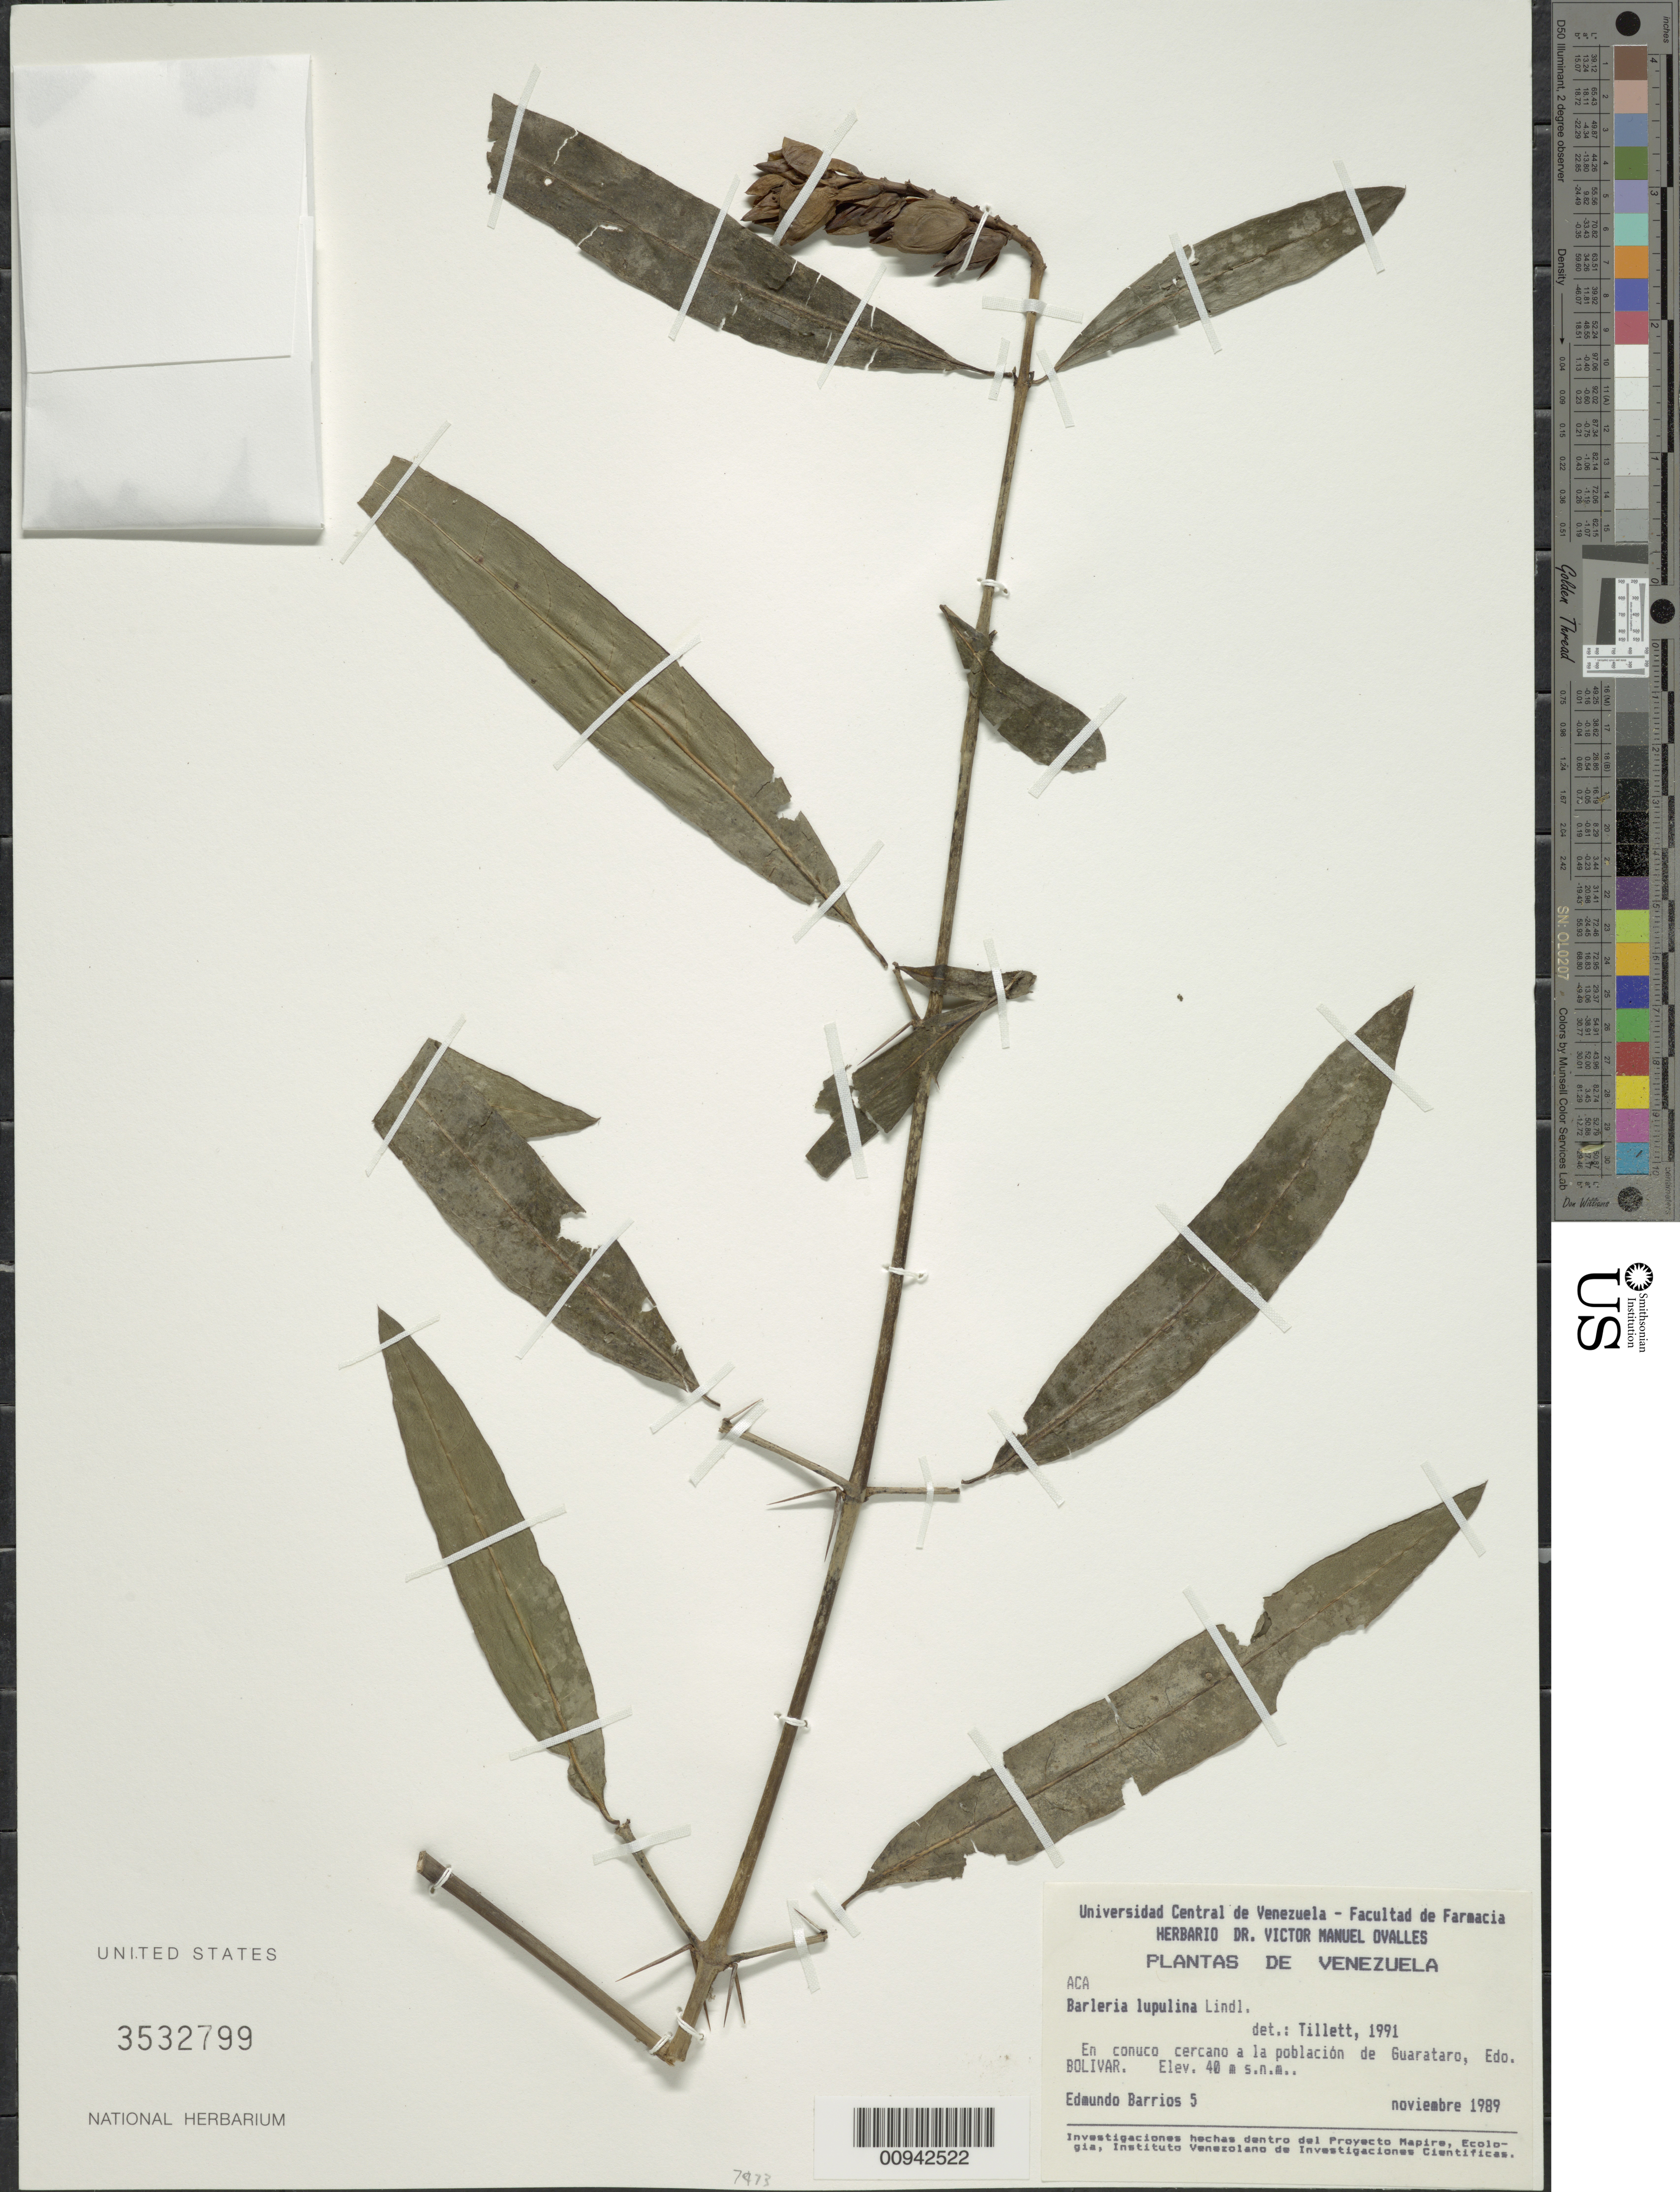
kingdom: Plantae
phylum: Tracheophyta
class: Magnoliopsida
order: Lamiales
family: Acanthaceae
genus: Barleria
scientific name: Barleria lupulina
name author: Lindl.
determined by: Tillett, S. S.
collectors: E. Barrios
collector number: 5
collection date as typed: Nov-89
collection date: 1989-11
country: Venezuela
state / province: Bolívar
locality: Guarataro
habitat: Conuco cercano a la poblacion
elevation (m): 40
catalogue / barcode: US 3532799